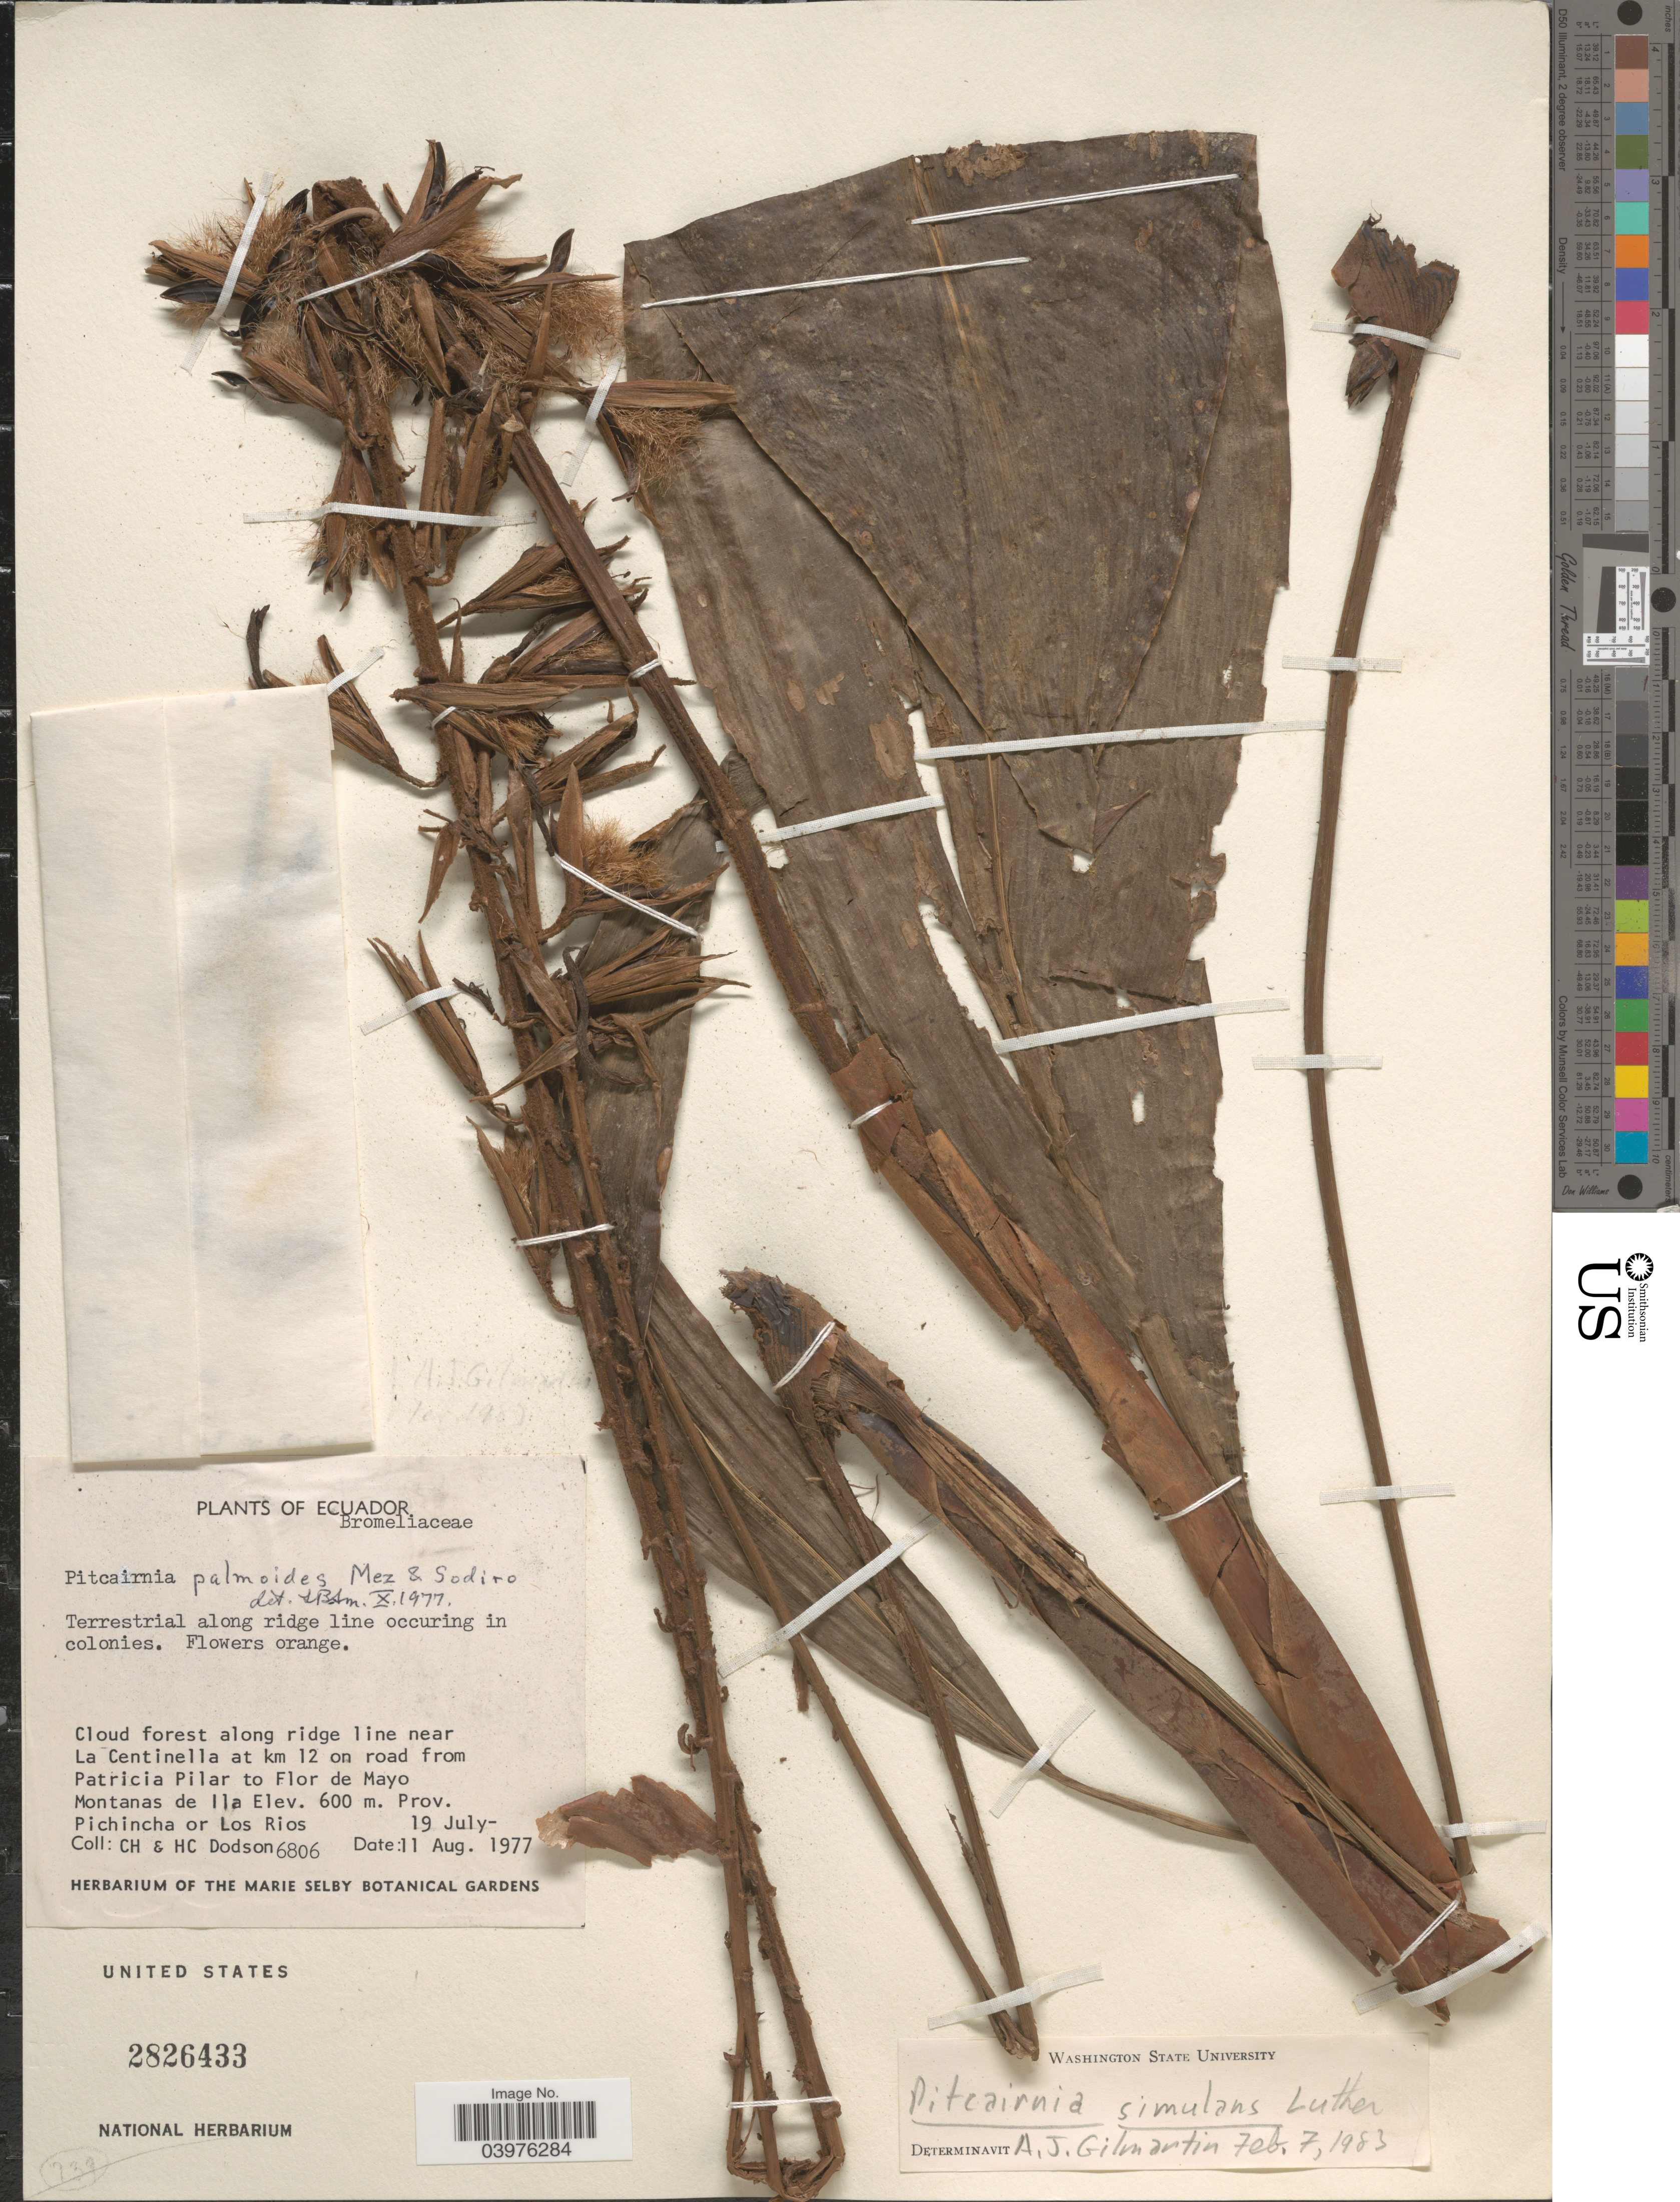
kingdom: Plantae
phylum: Tracheophyta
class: Liliopsida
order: Poales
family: Bromeliaceae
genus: Pitcairnia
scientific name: Pitcairnia palmoides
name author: Mez & Sodiro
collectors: C. H. Dodson & H. C. Dodson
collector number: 6806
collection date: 1977-08-11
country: Ecuador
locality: Cloud forest along ridge line near La Centinella at km 12 on road from Patricia Pilar to Flor de Mayo Montanas de Ila. Prov. Pichincha or Los Rios.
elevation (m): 600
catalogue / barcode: US 2826433